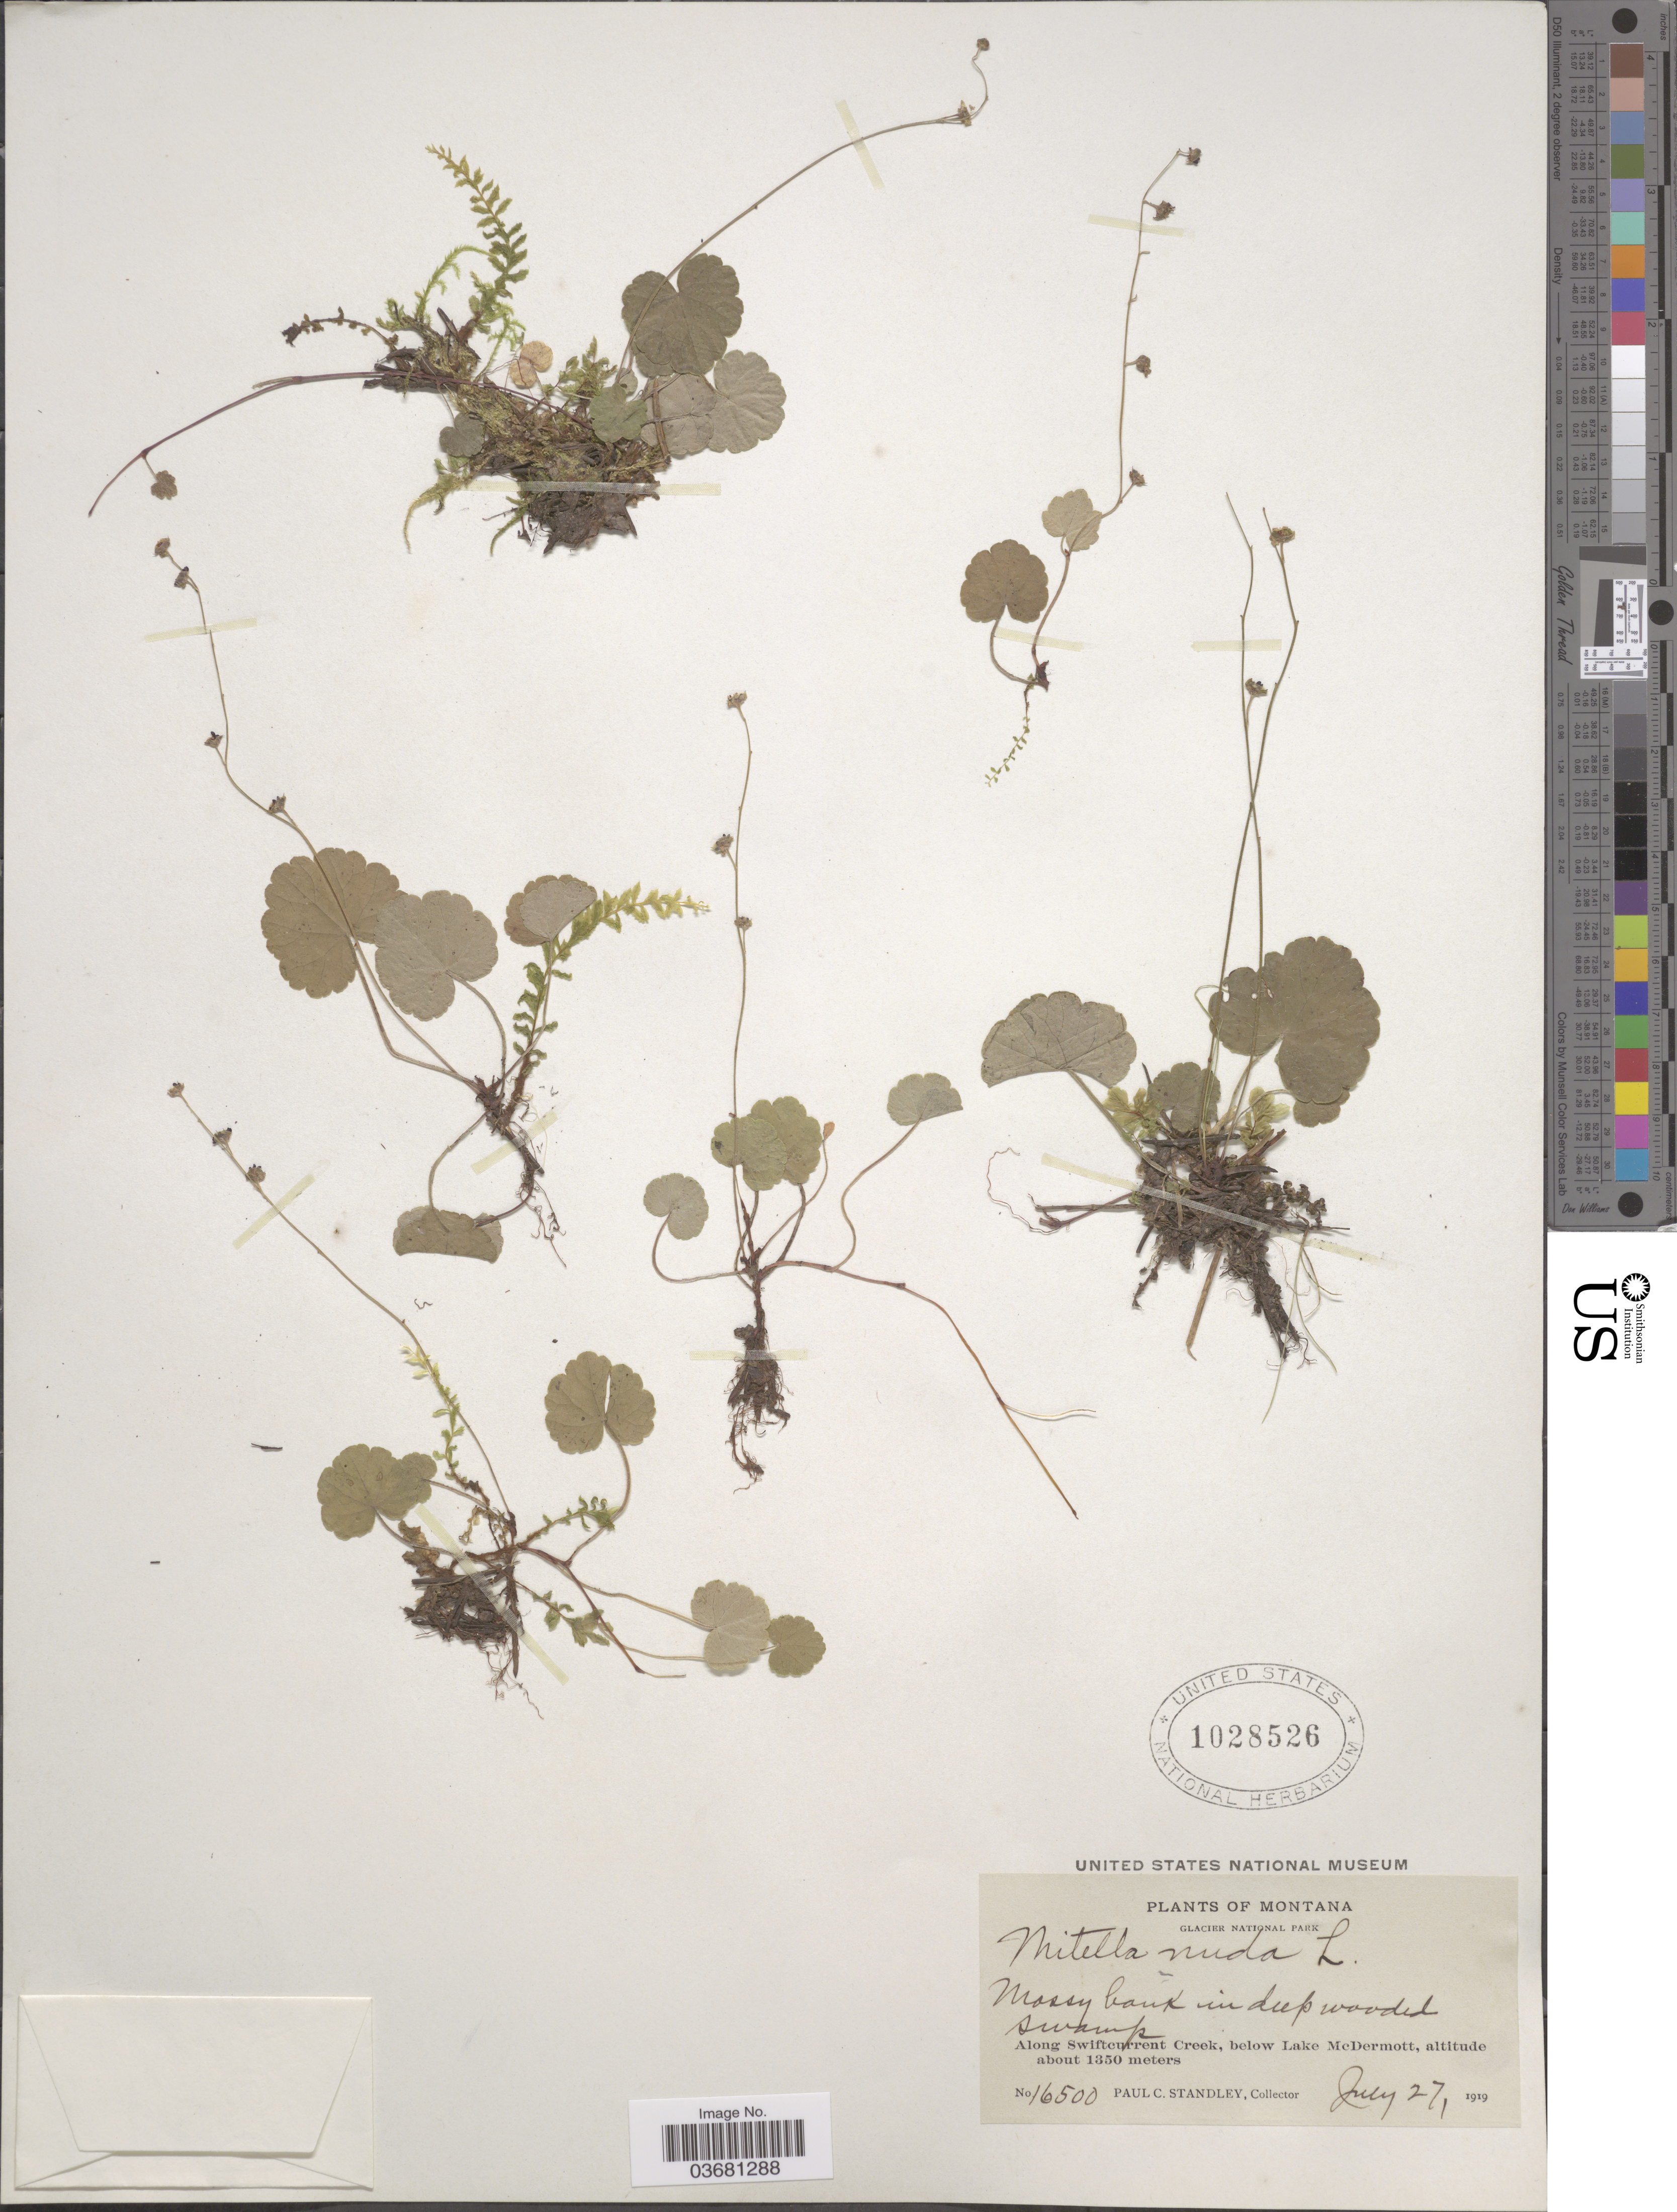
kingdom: Plantae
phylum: Tracheophyta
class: Magnoliopsida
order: Saxifragales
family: Saxifragaceae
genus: Mitella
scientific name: Mitella nuda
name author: L.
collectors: P. C. Standley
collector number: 16500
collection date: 1919-07-27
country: United States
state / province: Montana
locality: Glacier National Park. Along Swiftcurrent Creek, below Lake McDermott.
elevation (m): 1350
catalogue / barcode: US 1028526